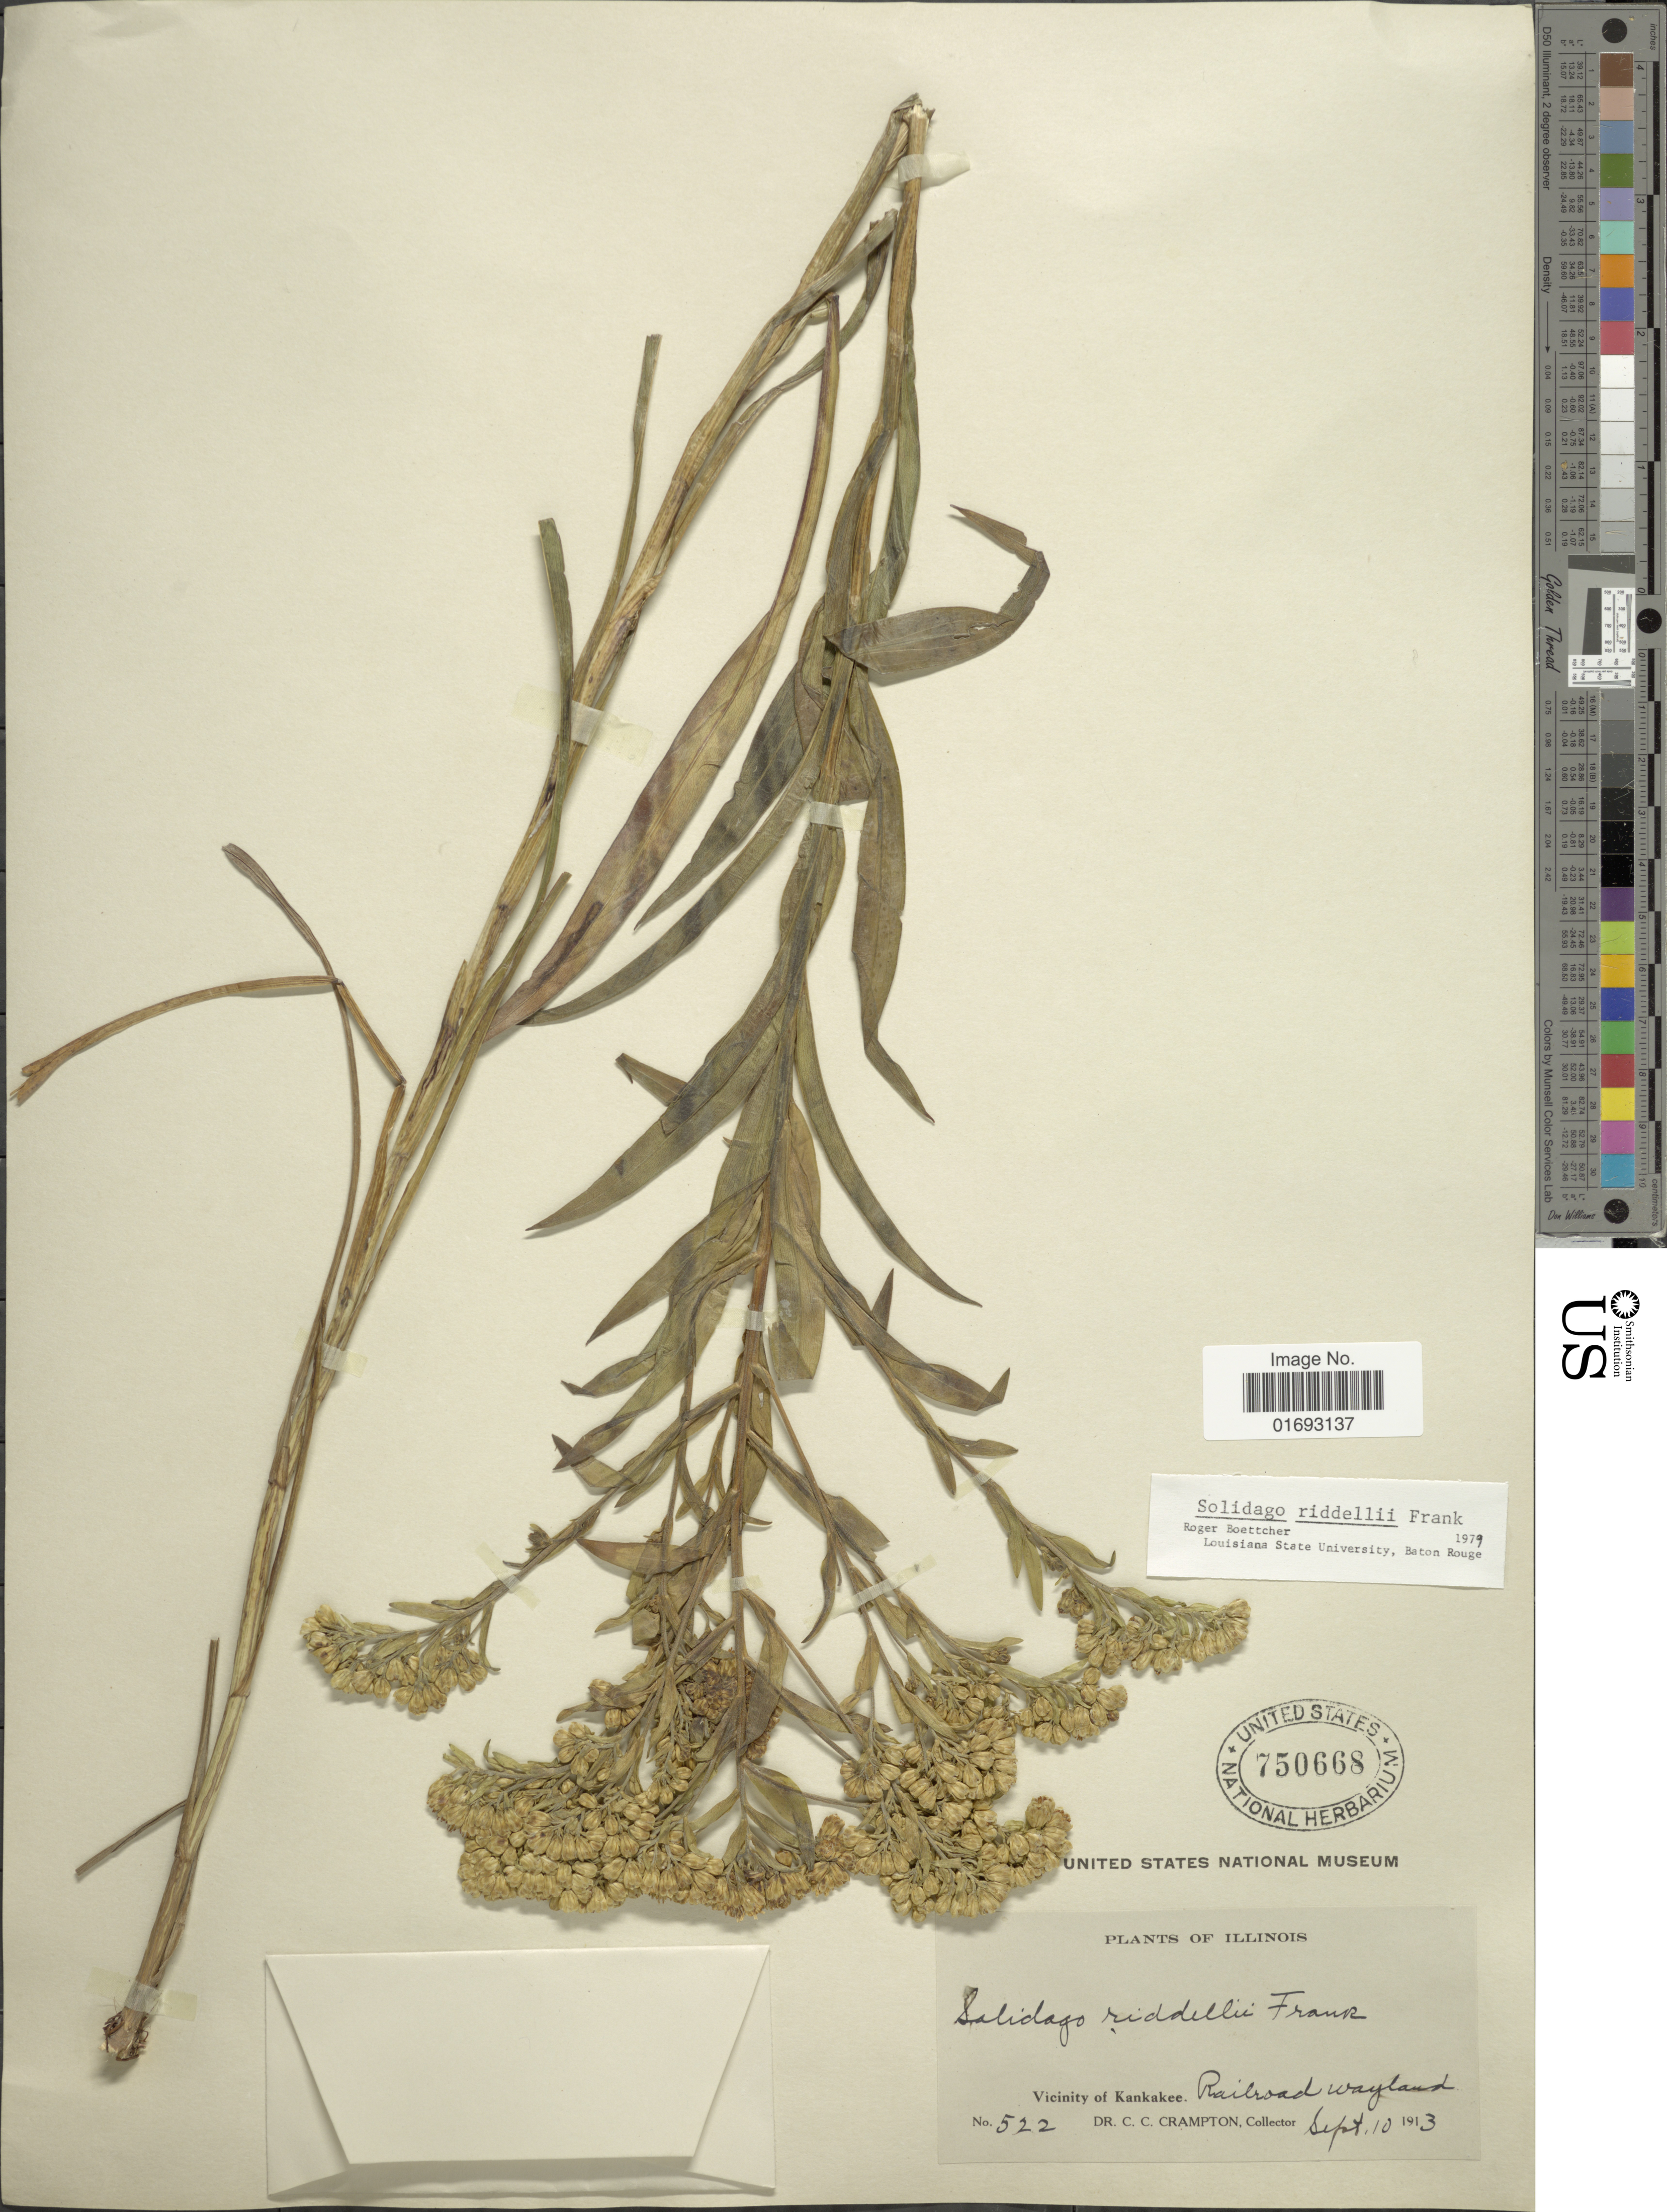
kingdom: Plantae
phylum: Tracheophyta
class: Magnoliopsida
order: Asterales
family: Asteraceae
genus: Oligoneuron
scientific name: Oligoneuron riddellii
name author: (Frank) Rydb.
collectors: C. Crampton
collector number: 522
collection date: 1913-09-10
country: United States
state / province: Illinois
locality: Vicinity of Kankakee, Railroad wayland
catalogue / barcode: US 750668